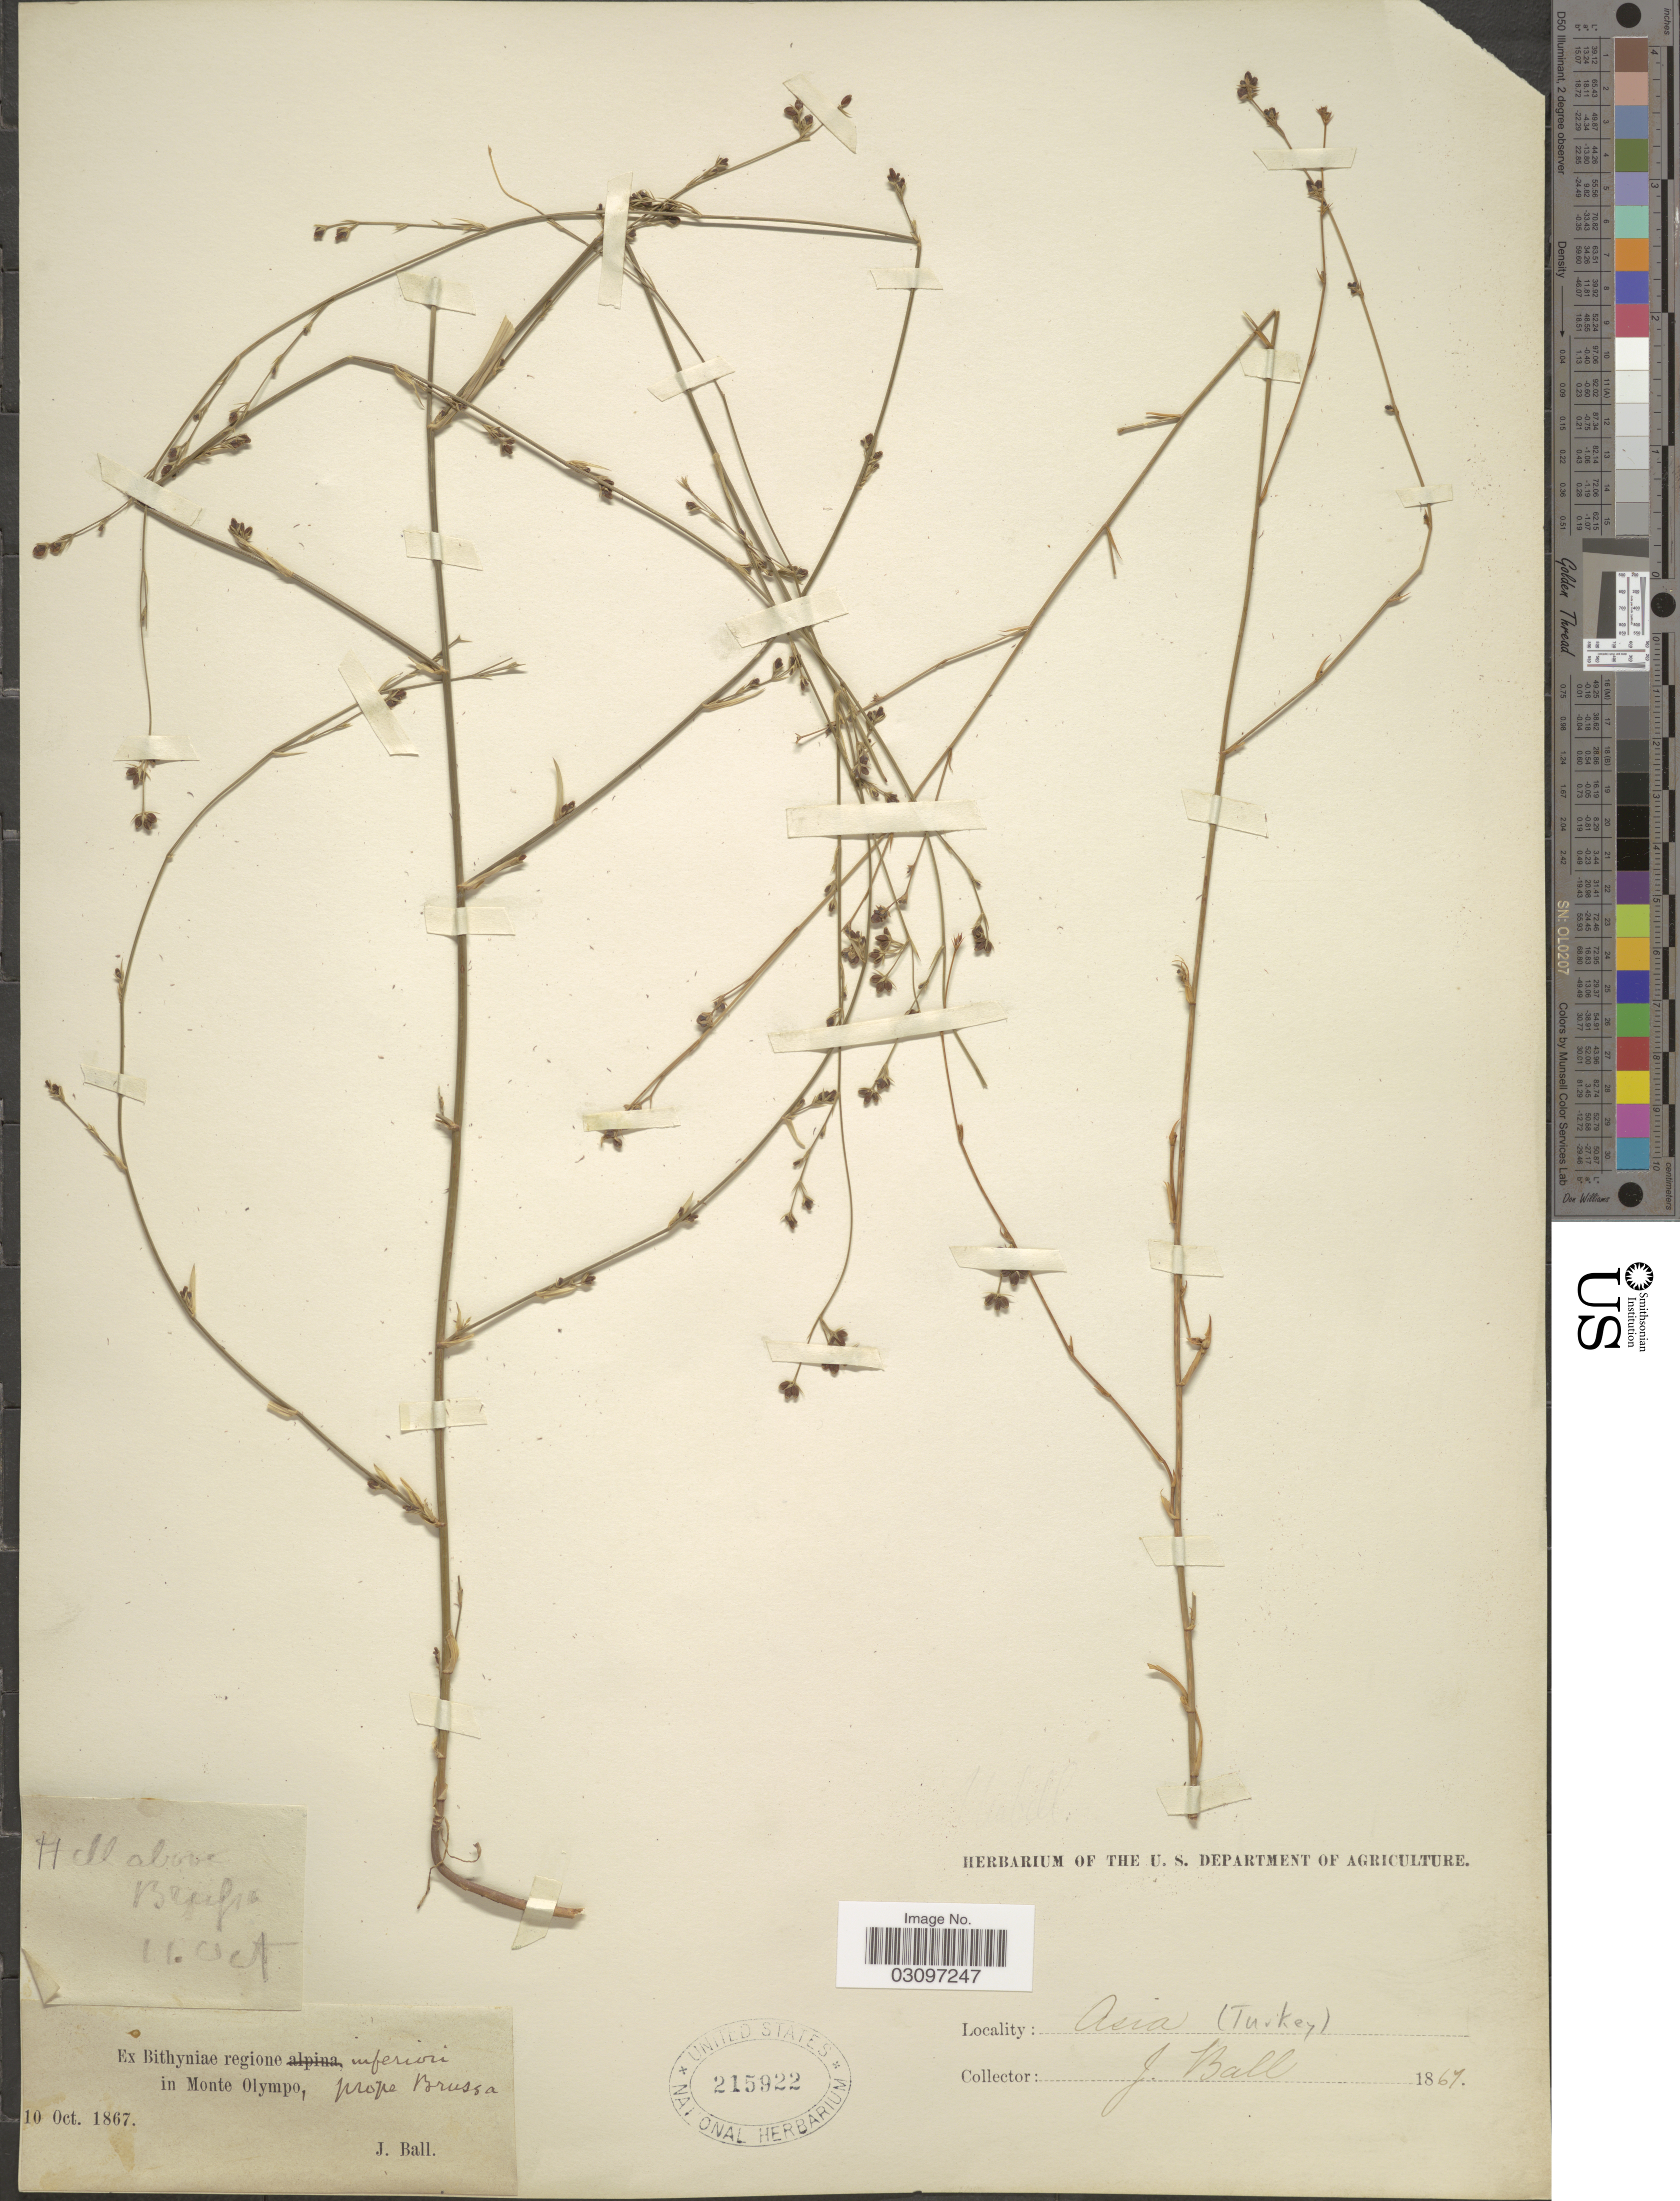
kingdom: Plantae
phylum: Tracheophyta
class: Magnoliopsida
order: Apiales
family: Apiaceae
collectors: J. Ball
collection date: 1867-10-10/1867-10-11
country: Turkey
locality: Ex Bithyniae regione inferiori in Monte Olympo, prope Brussa. Asia (Turkey).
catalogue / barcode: US 215922